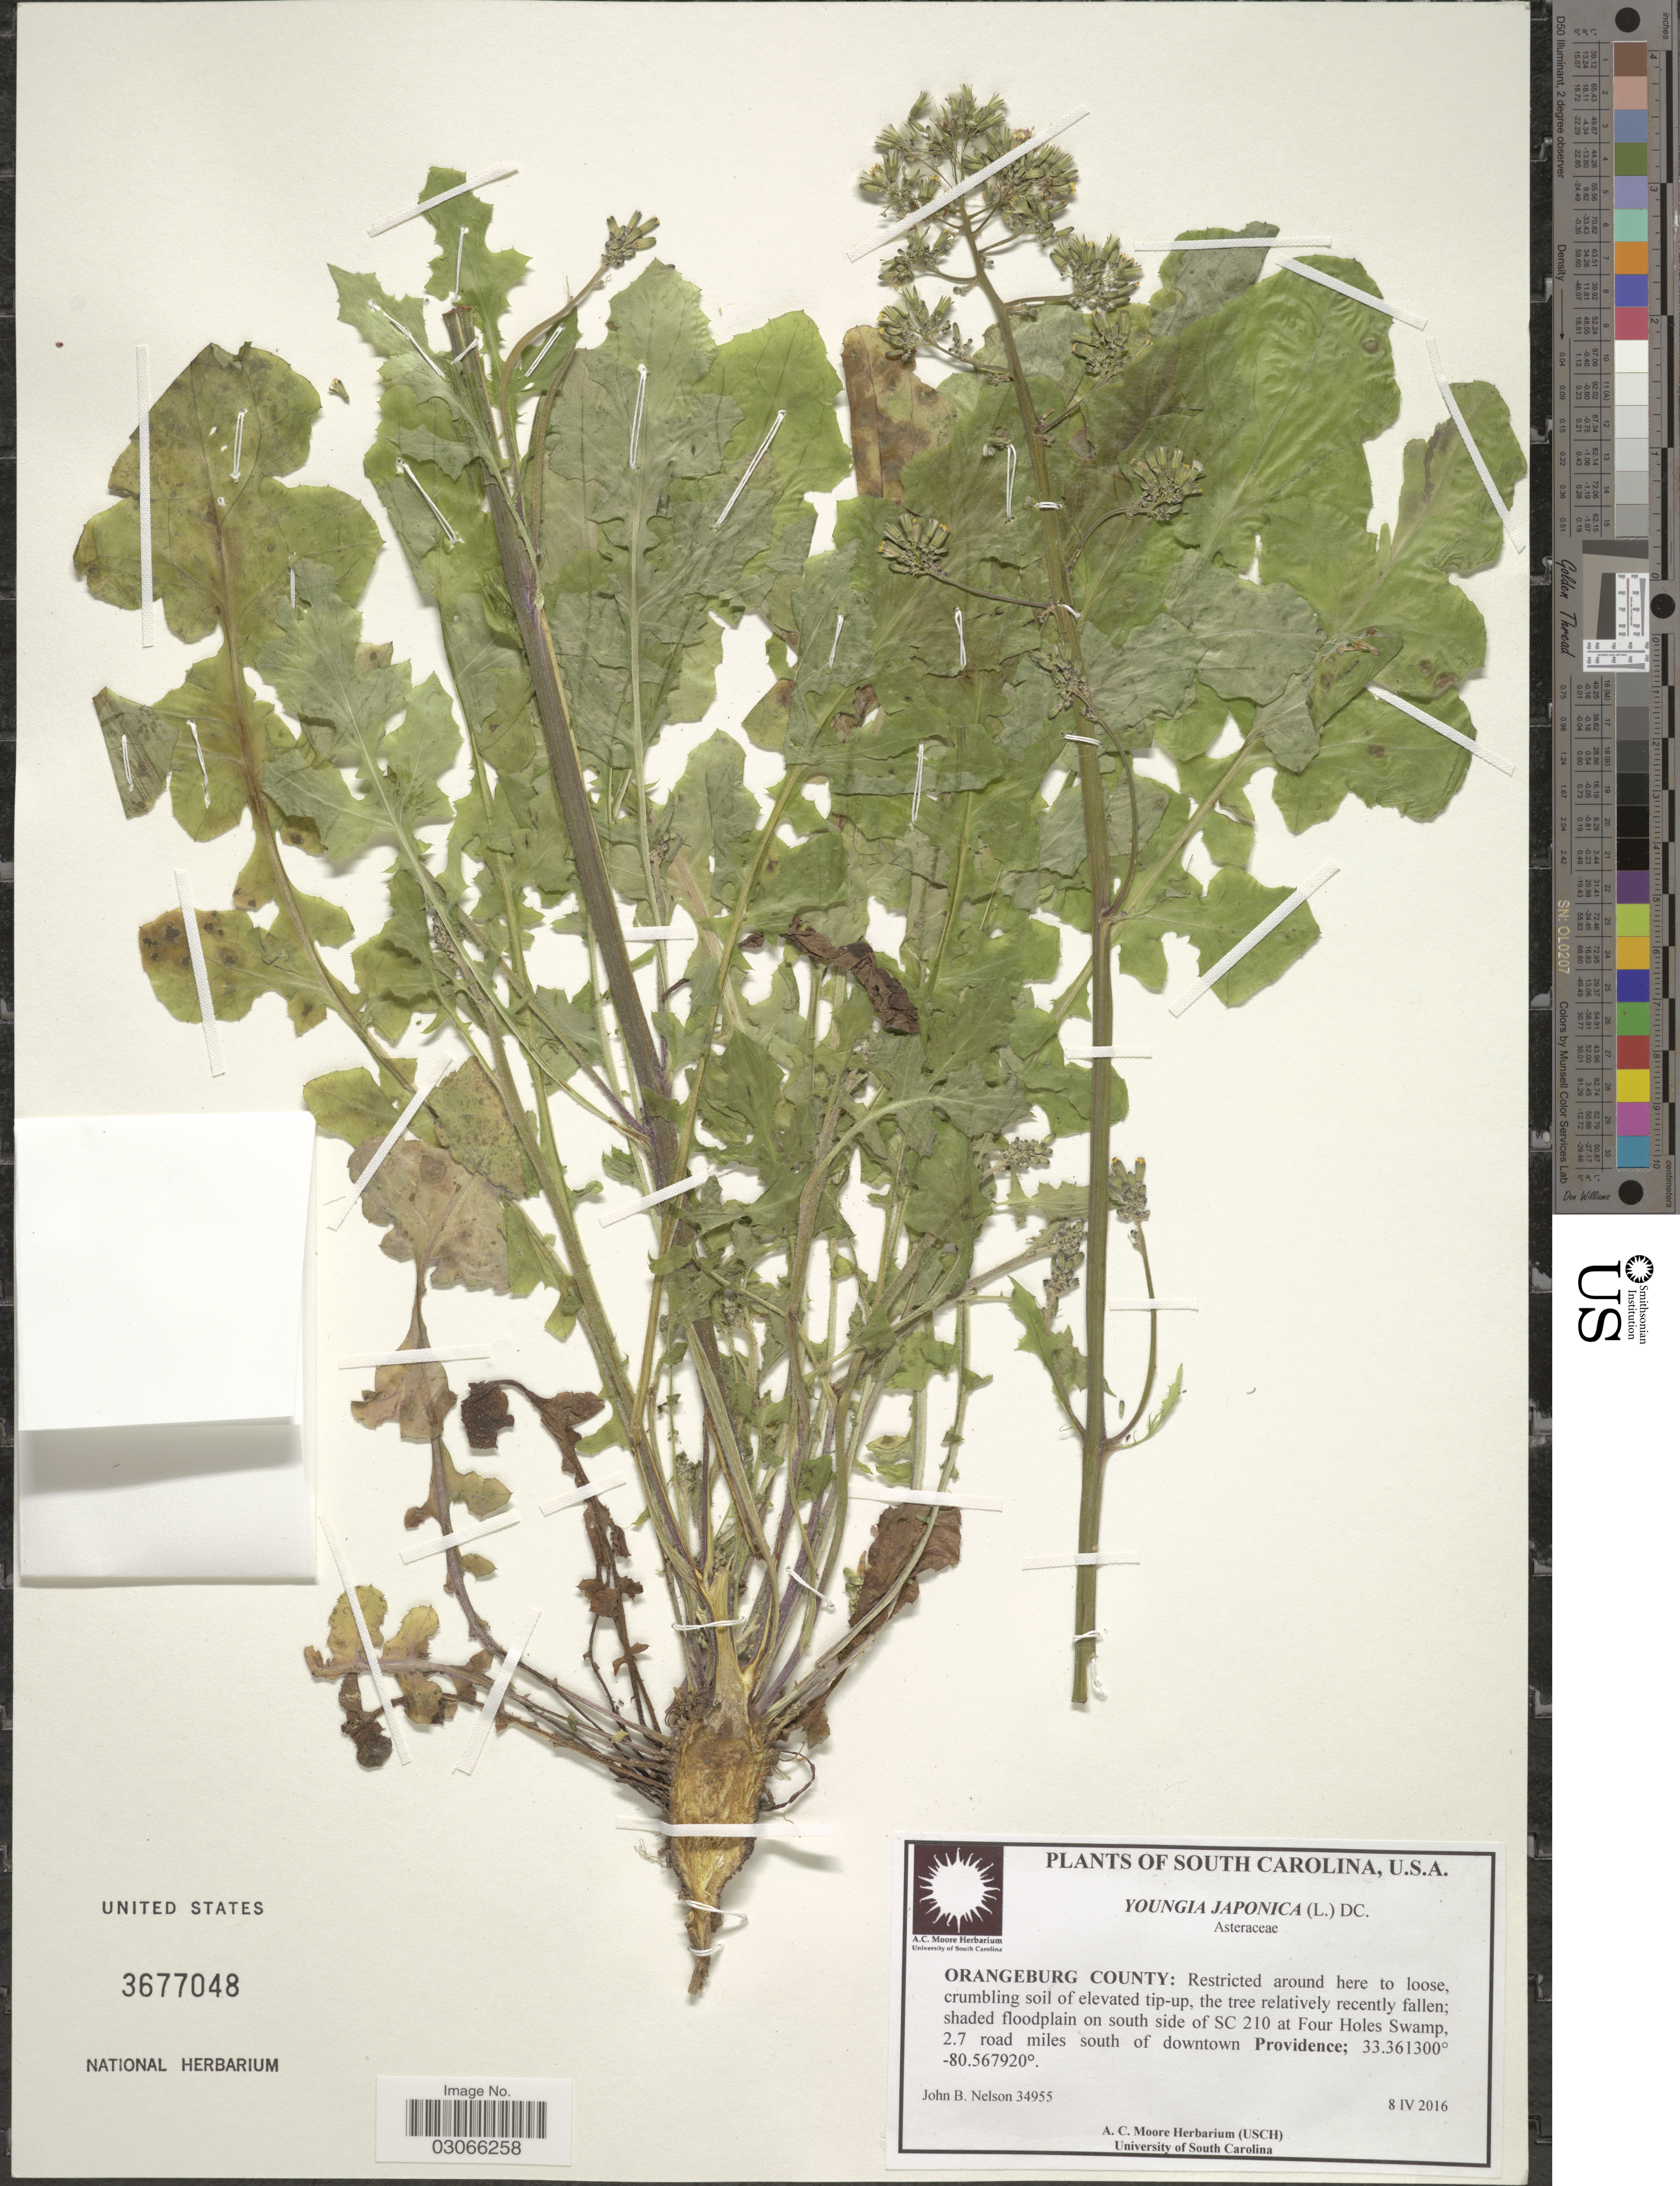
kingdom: Plantae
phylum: Tracheophyta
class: Magnoliopsida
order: Asterales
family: Asteraceae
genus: Youngia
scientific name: Youngia japonica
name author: (L.) DC.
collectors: J. B. Nelson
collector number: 34955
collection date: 2016-04-08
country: United States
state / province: South Carolina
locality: Orangeburg County: on south side of SC 210 at Four Holes Swamp, 2.7 road miles south of downtown Providence.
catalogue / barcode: US 3677048